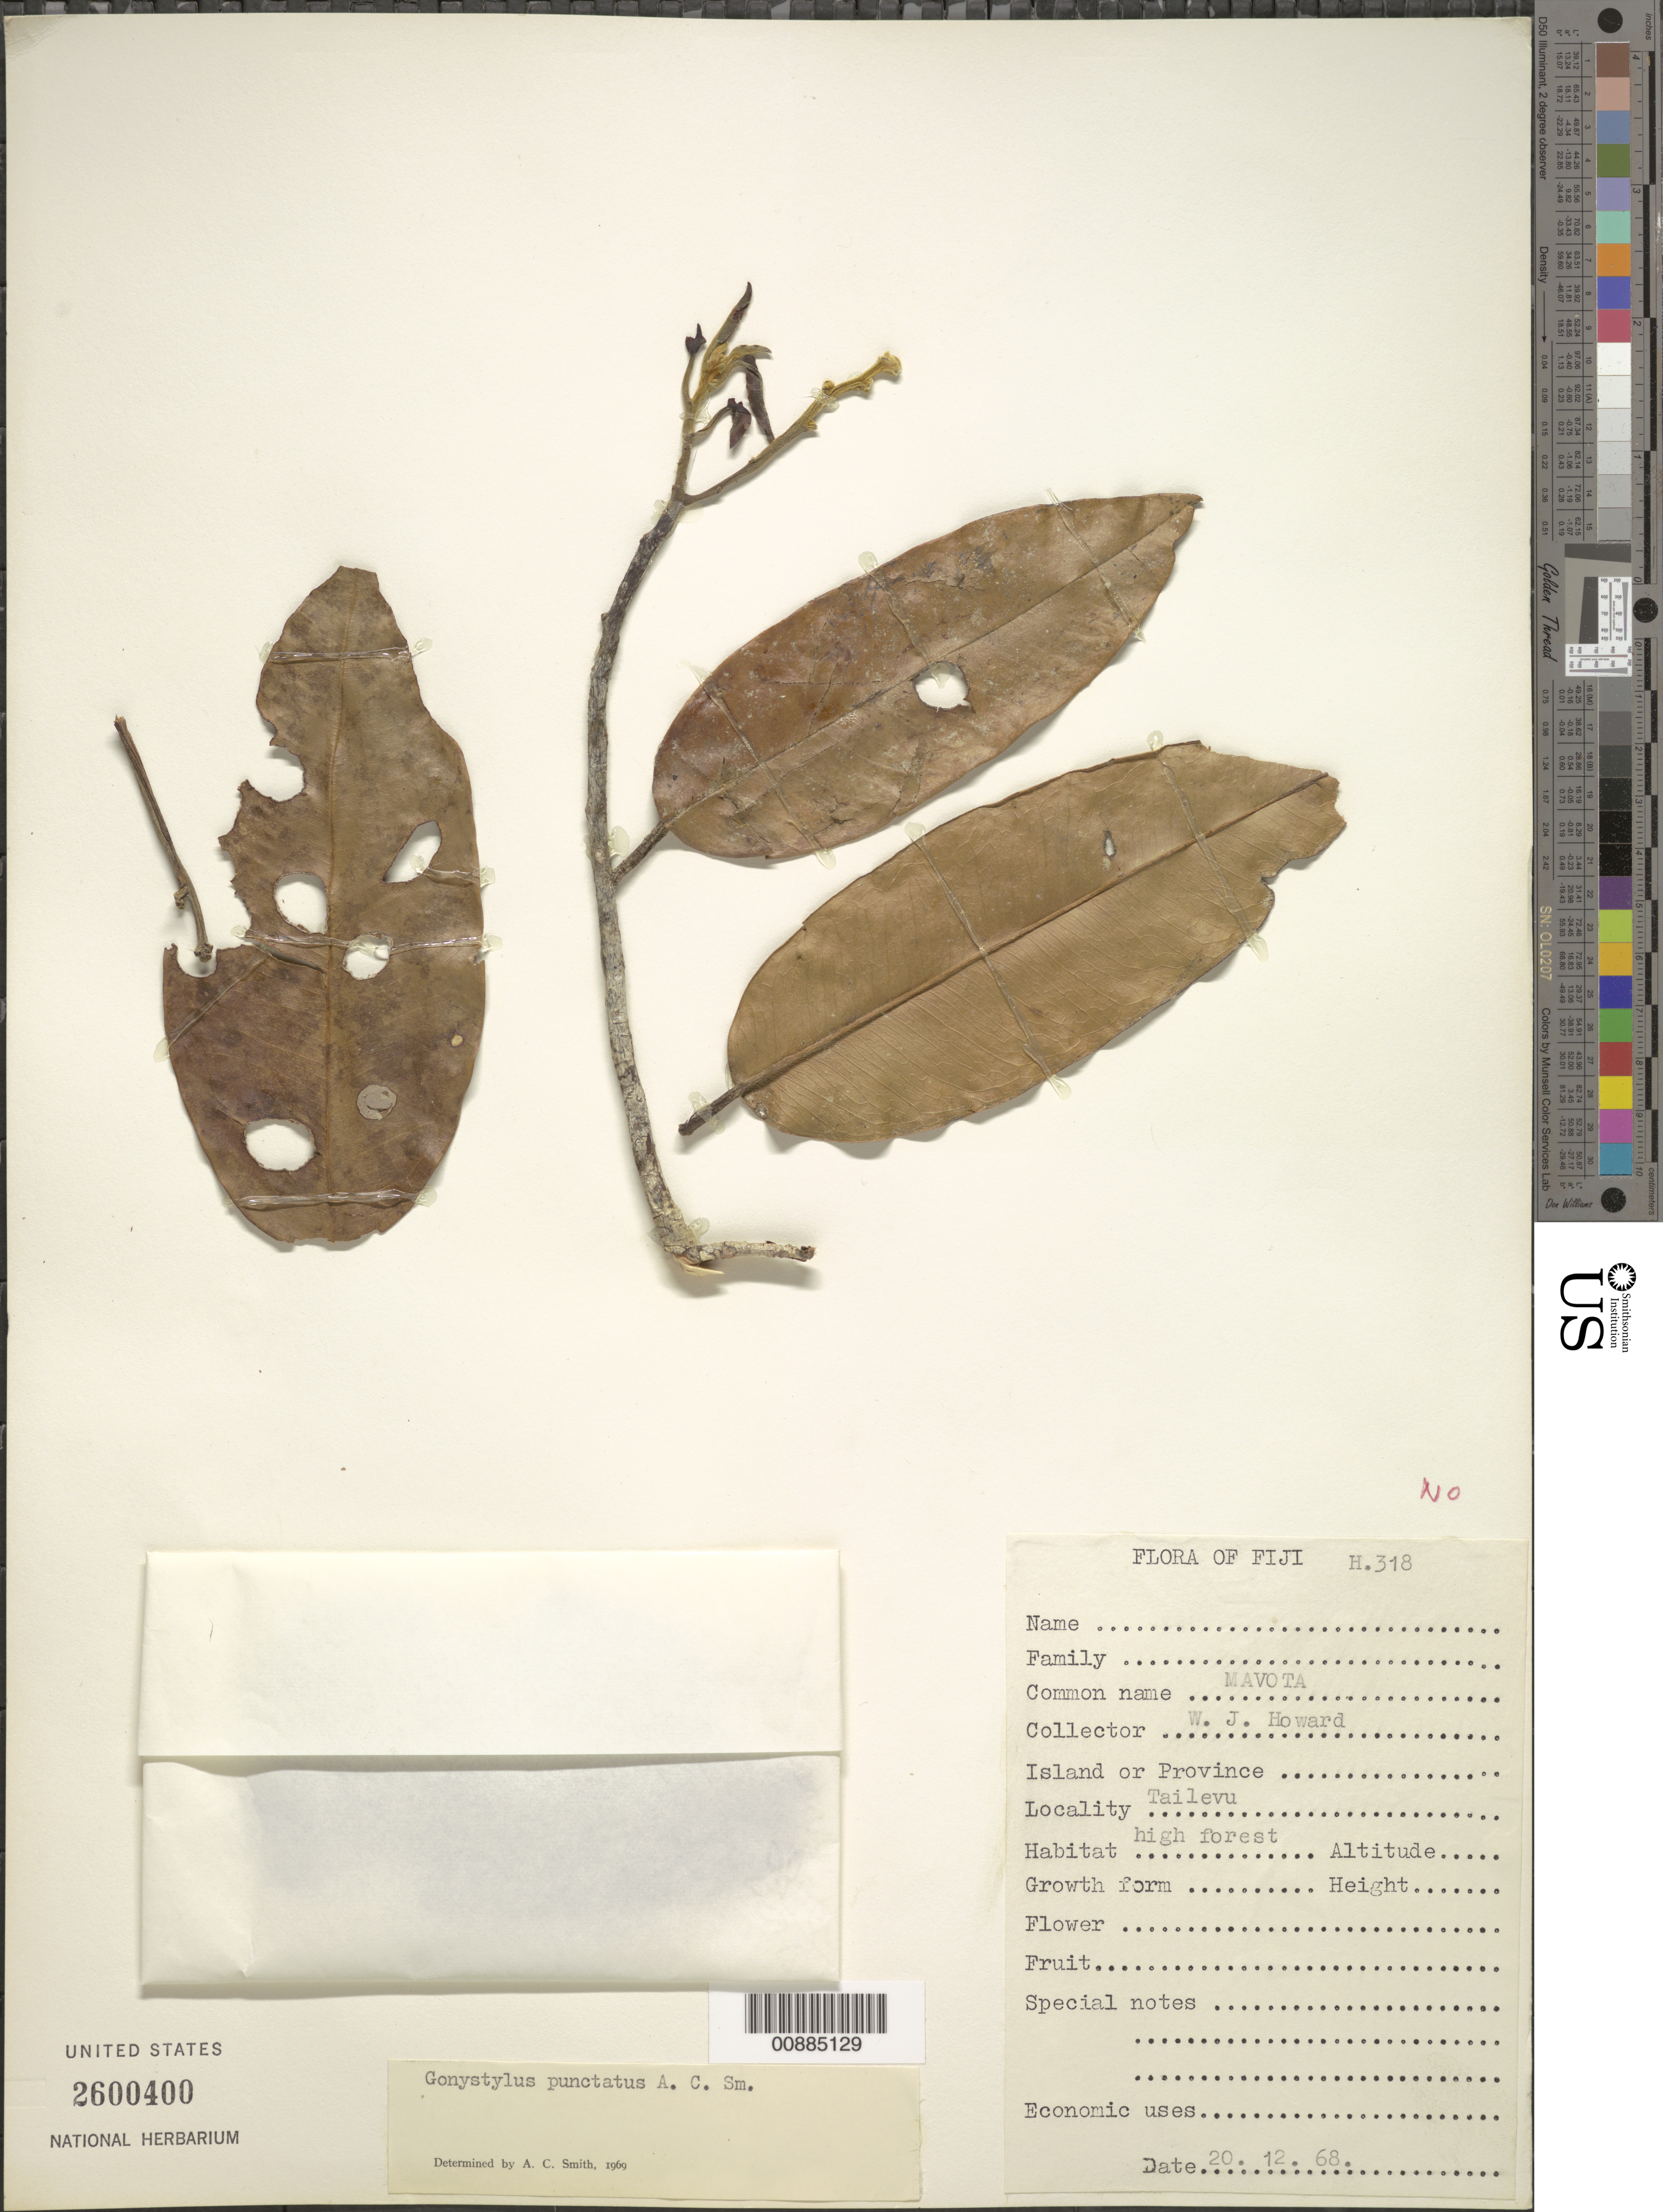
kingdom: Plantae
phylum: Tracheophyta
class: Magnoliopsida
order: Malvales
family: Thymelaeaceae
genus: Gonystylus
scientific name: Gonystylus punctatus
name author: A.C. Sm.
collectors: W. J. Howard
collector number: H 318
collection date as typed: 20 Dec 1968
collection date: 1968-12-20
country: Fiji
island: Viti Levu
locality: Tailevu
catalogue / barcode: US 2600400